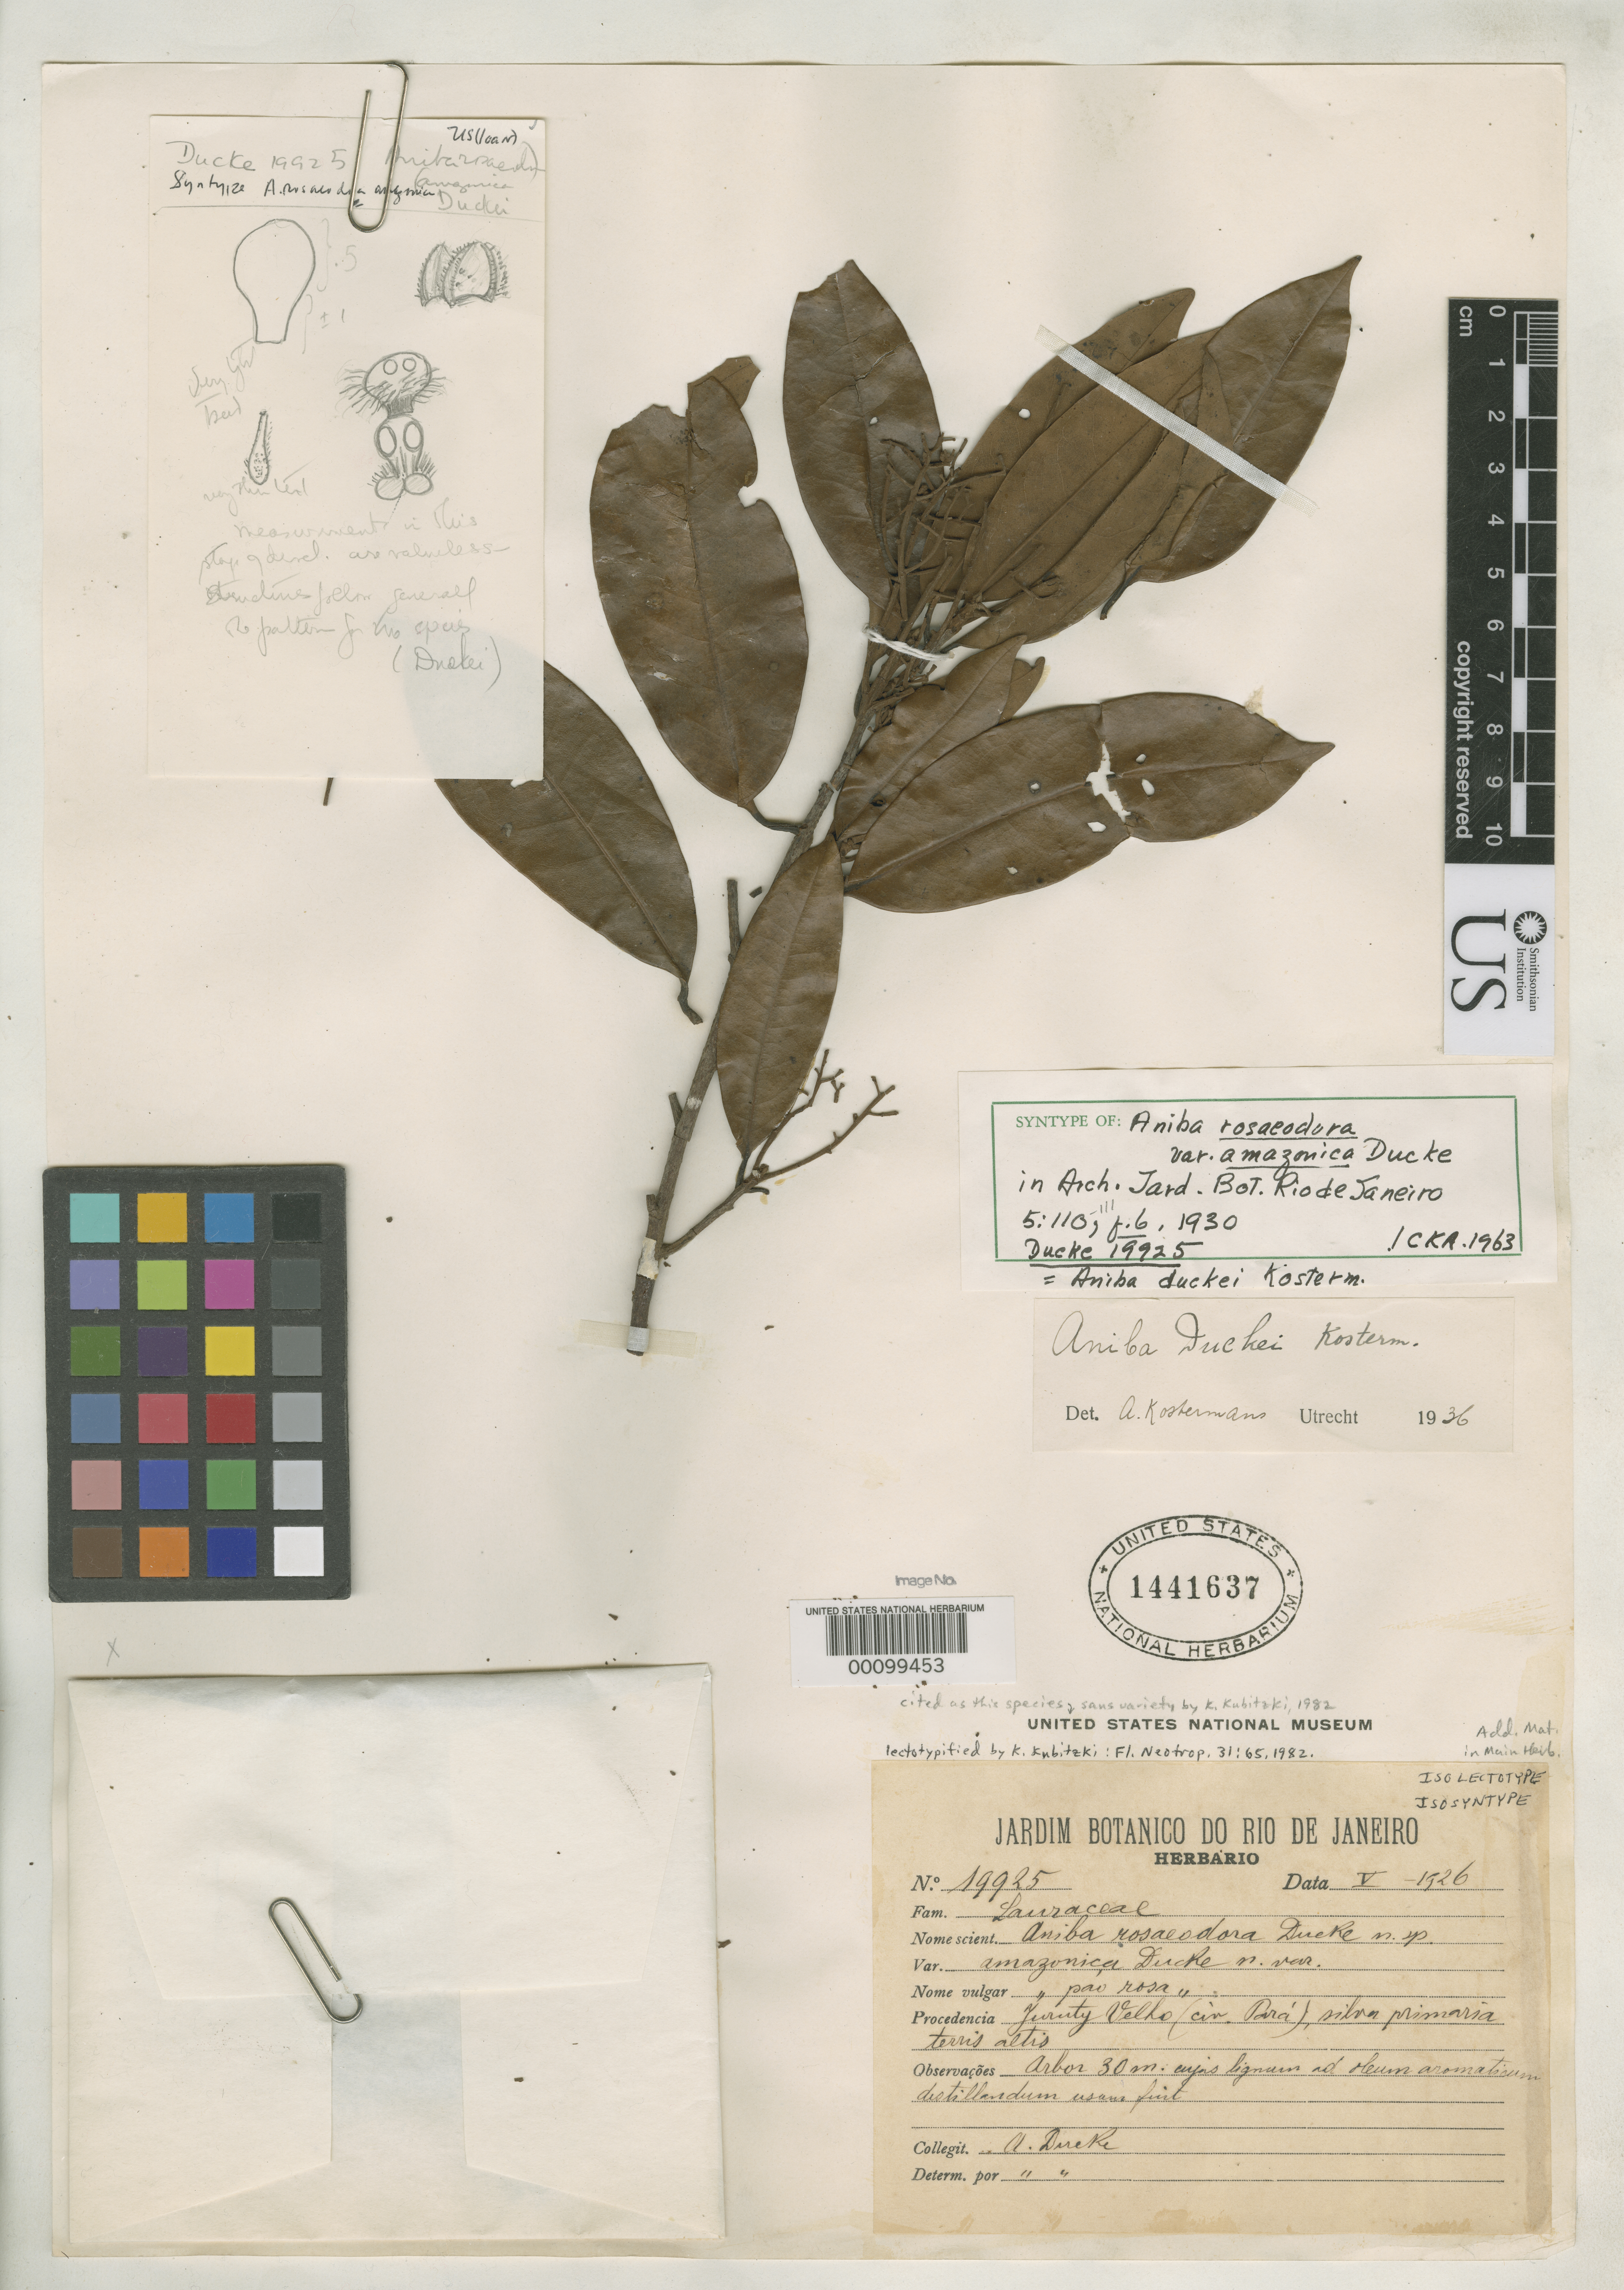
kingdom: Plantae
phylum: Tracheophyta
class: Magnoliopsida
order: Laurales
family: Lauraceae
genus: Aniba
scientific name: Aniba rosaeodora var. amazonica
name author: Ducke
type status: Isolectotype; Isosyntype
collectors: A. Ducke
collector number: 19925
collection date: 1926-05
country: Brazil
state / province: Pará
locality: Juruty Velho (civ. Pará)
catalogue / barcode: US 1441637